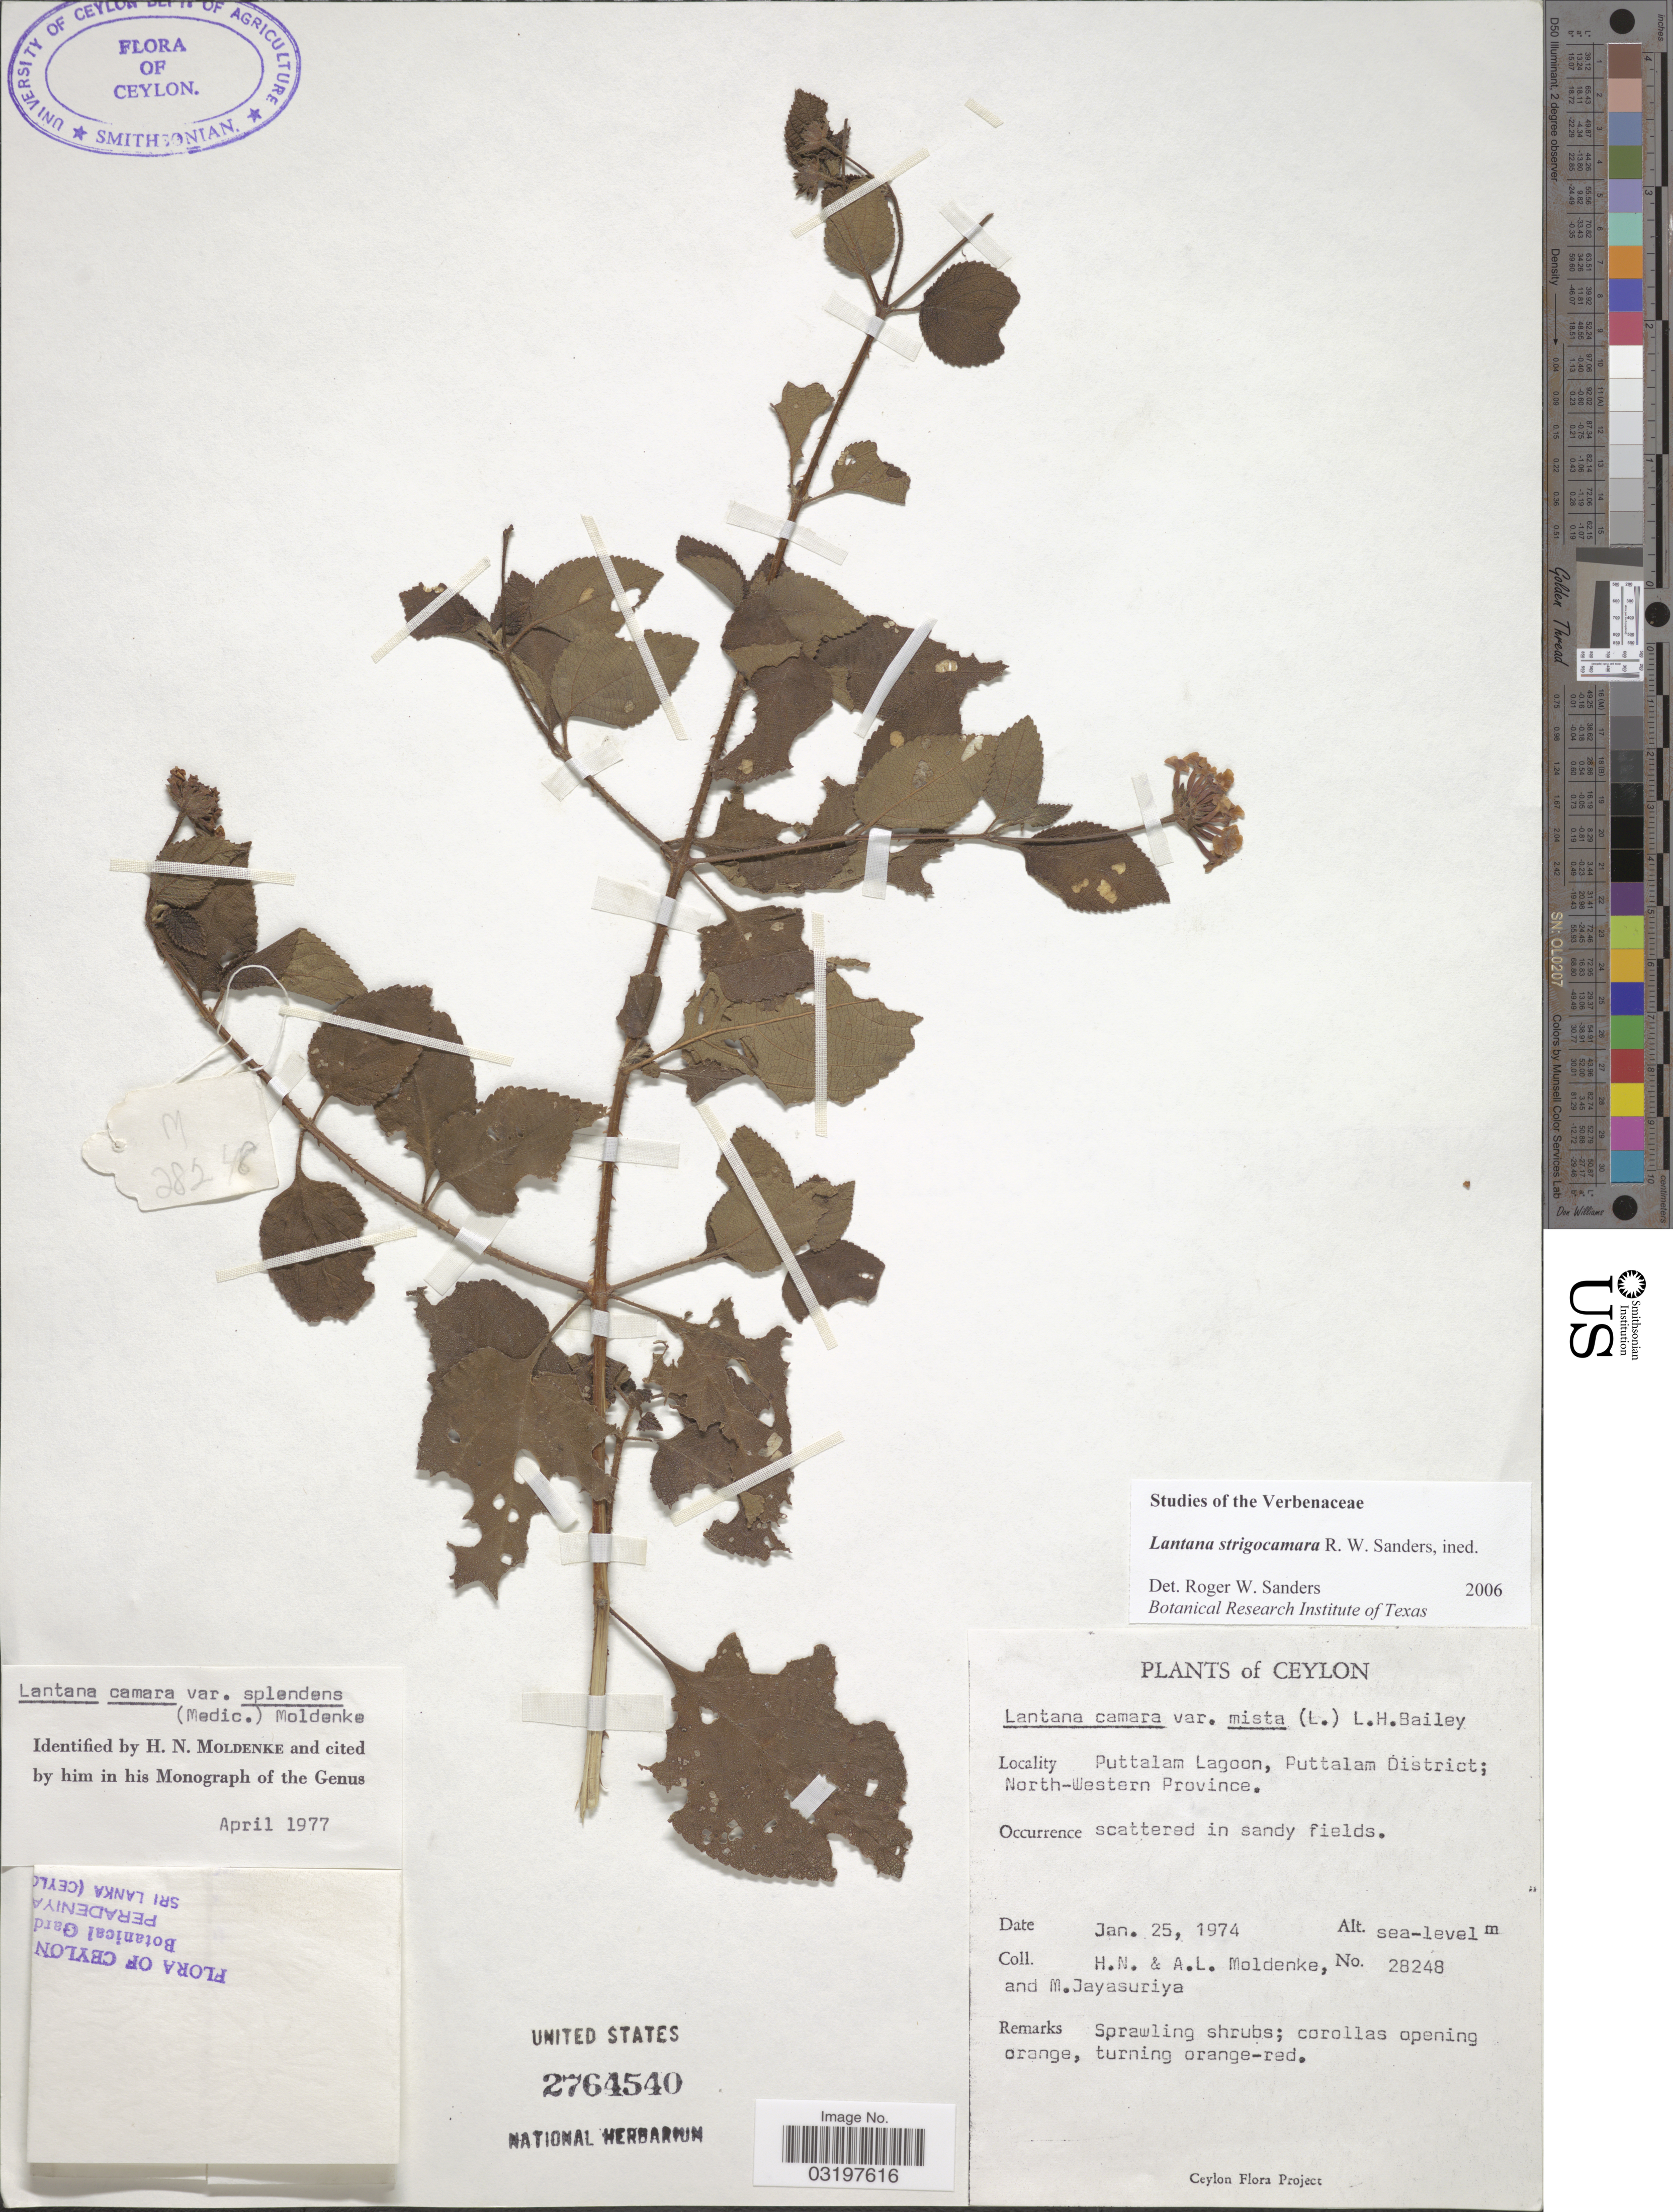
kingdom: Plantae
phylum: Tracheophyta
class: Magnoliopsida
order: Lamiales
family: Verbenaceae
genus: Lantana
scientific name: Lantana strigocamara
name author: R. W. Sanders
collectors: H. N. Moldenke, A. L. Moldenke & M. Jayasuriya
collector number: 28248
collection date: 1974-01-25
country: Sri Lanka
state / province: North Western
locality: Ceylon. Puttalam Lagoon, Puttalam District.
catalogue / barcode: US 2764540